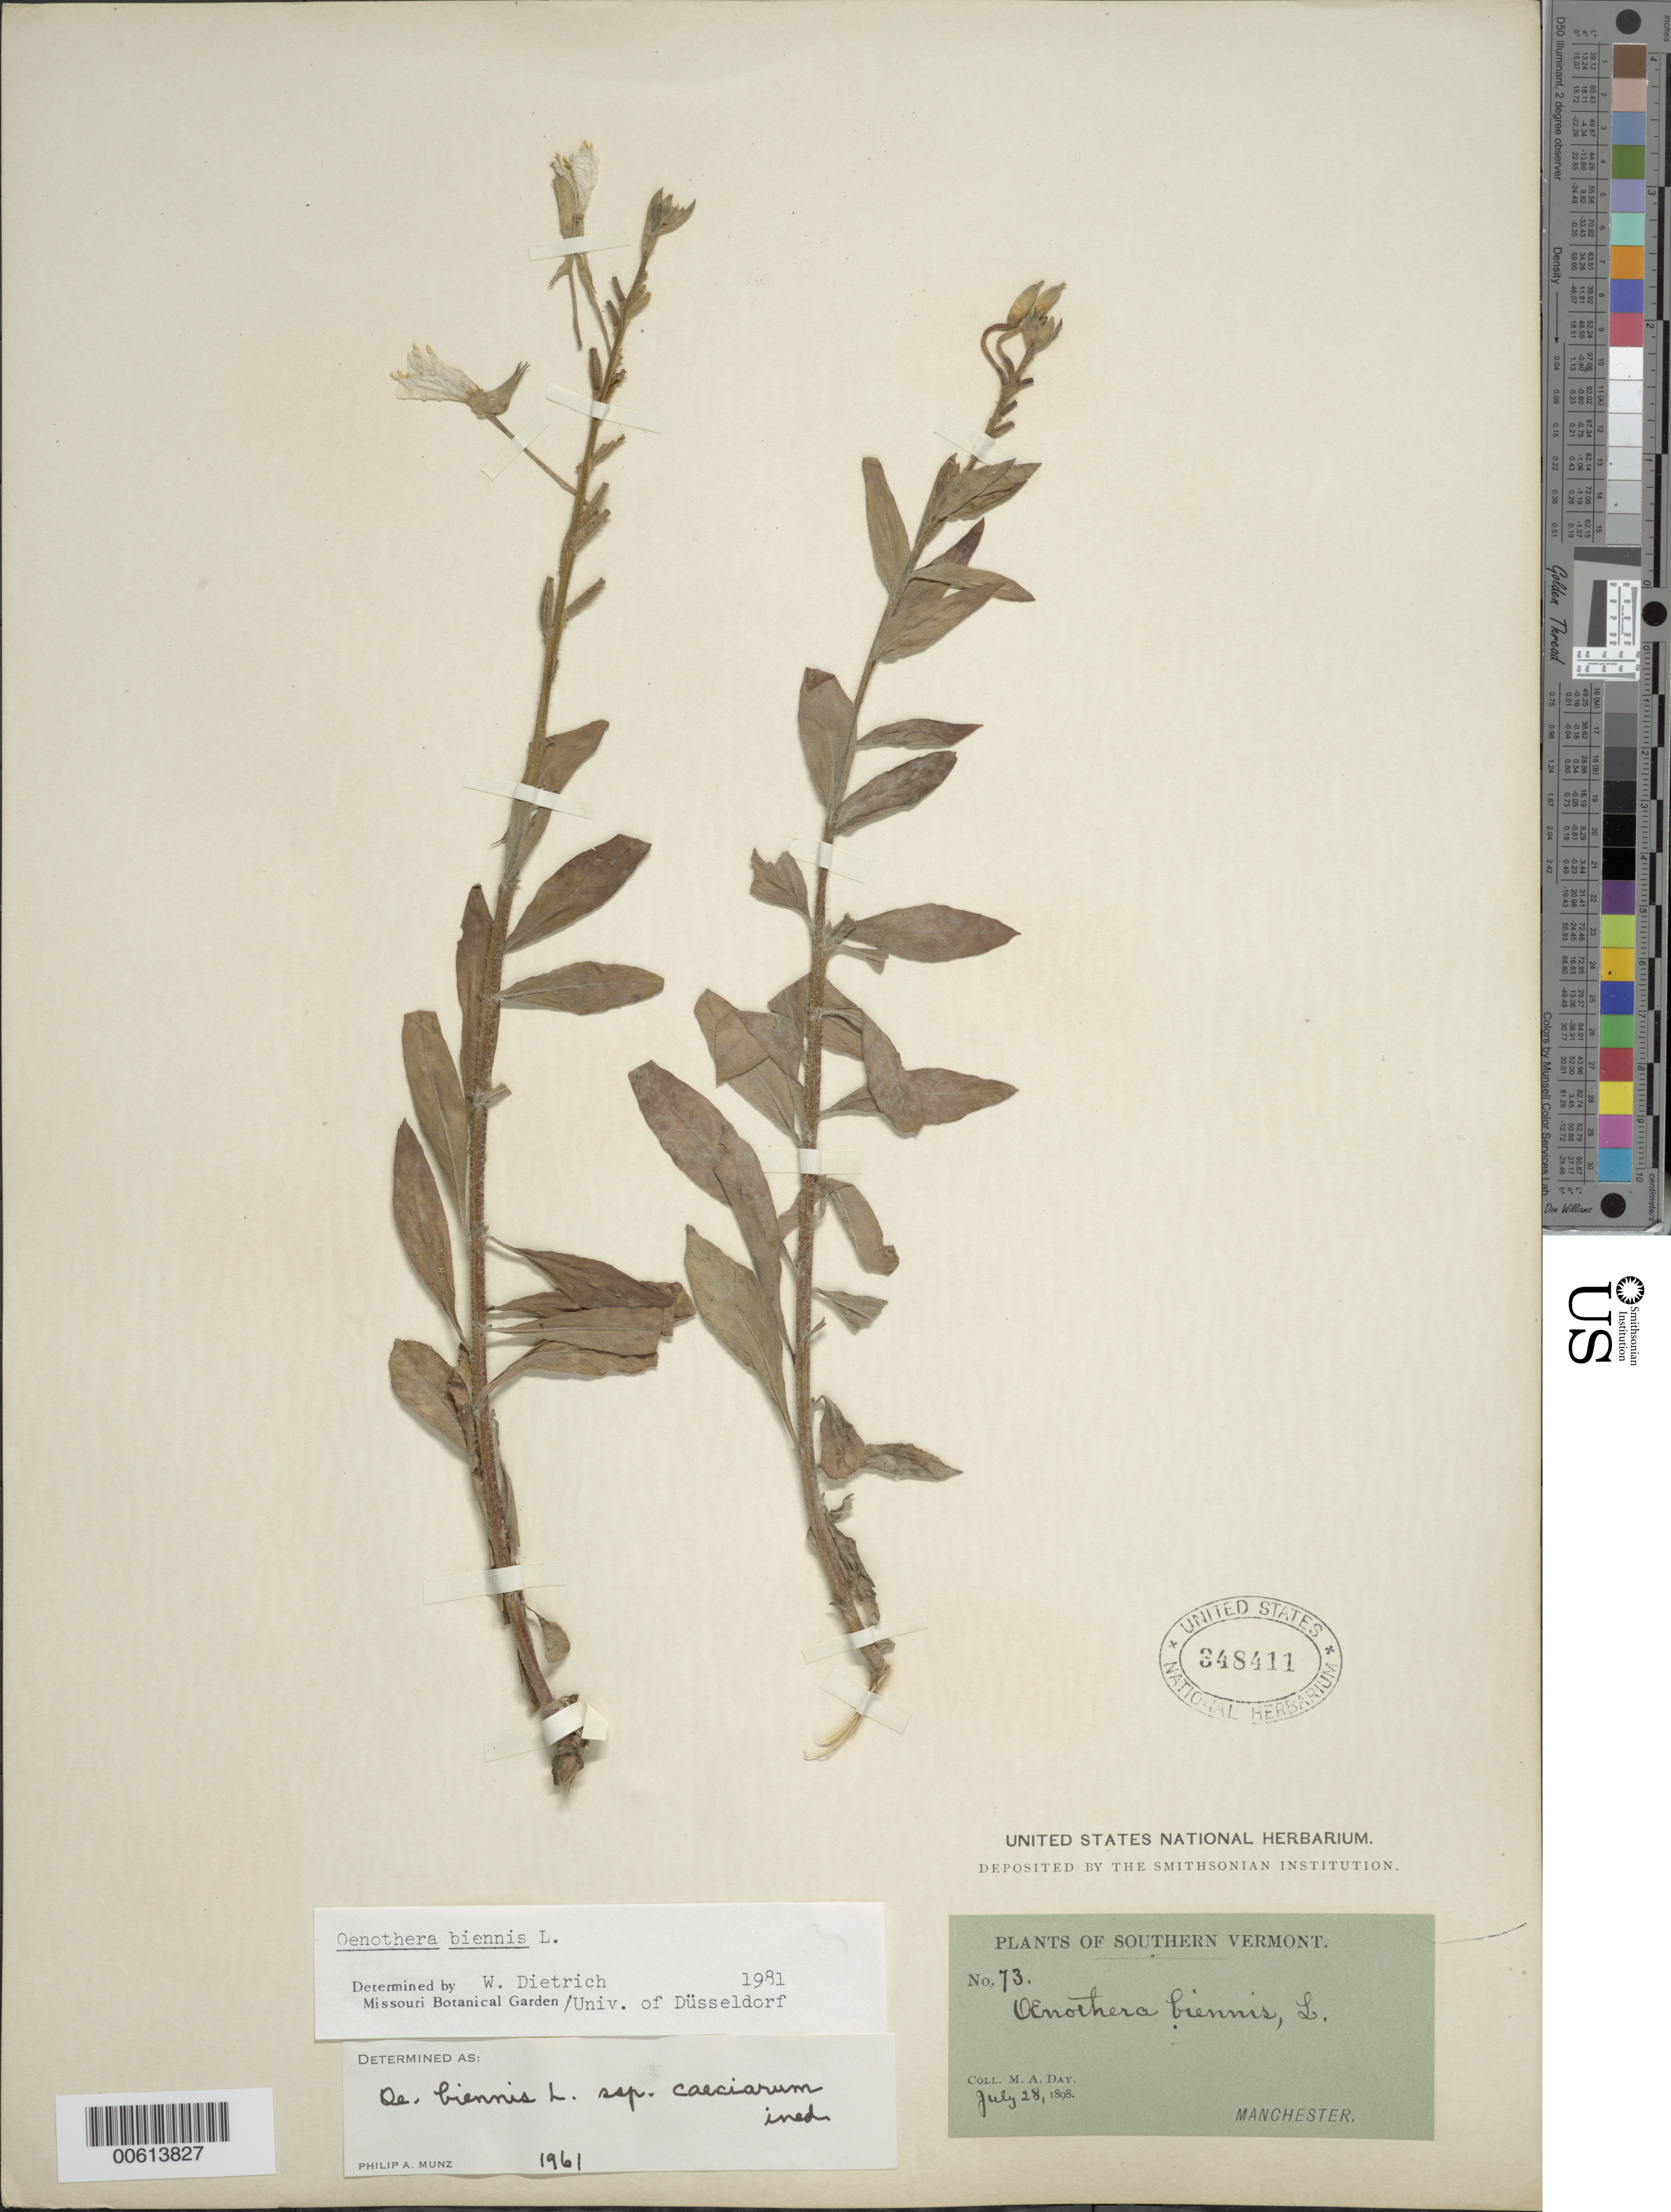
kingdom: Plantae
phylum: Tracheophyta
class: Magnoliopsida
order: Myrtales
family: Onagraceae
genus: Oenothera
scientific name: Oenothera biennis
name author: L.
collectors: M. Day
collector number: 73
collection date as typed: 28 Jul 1898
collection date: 1898-07-28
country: United States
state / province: Vermont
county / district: Bennington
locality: Manchester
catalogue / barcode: US 348411